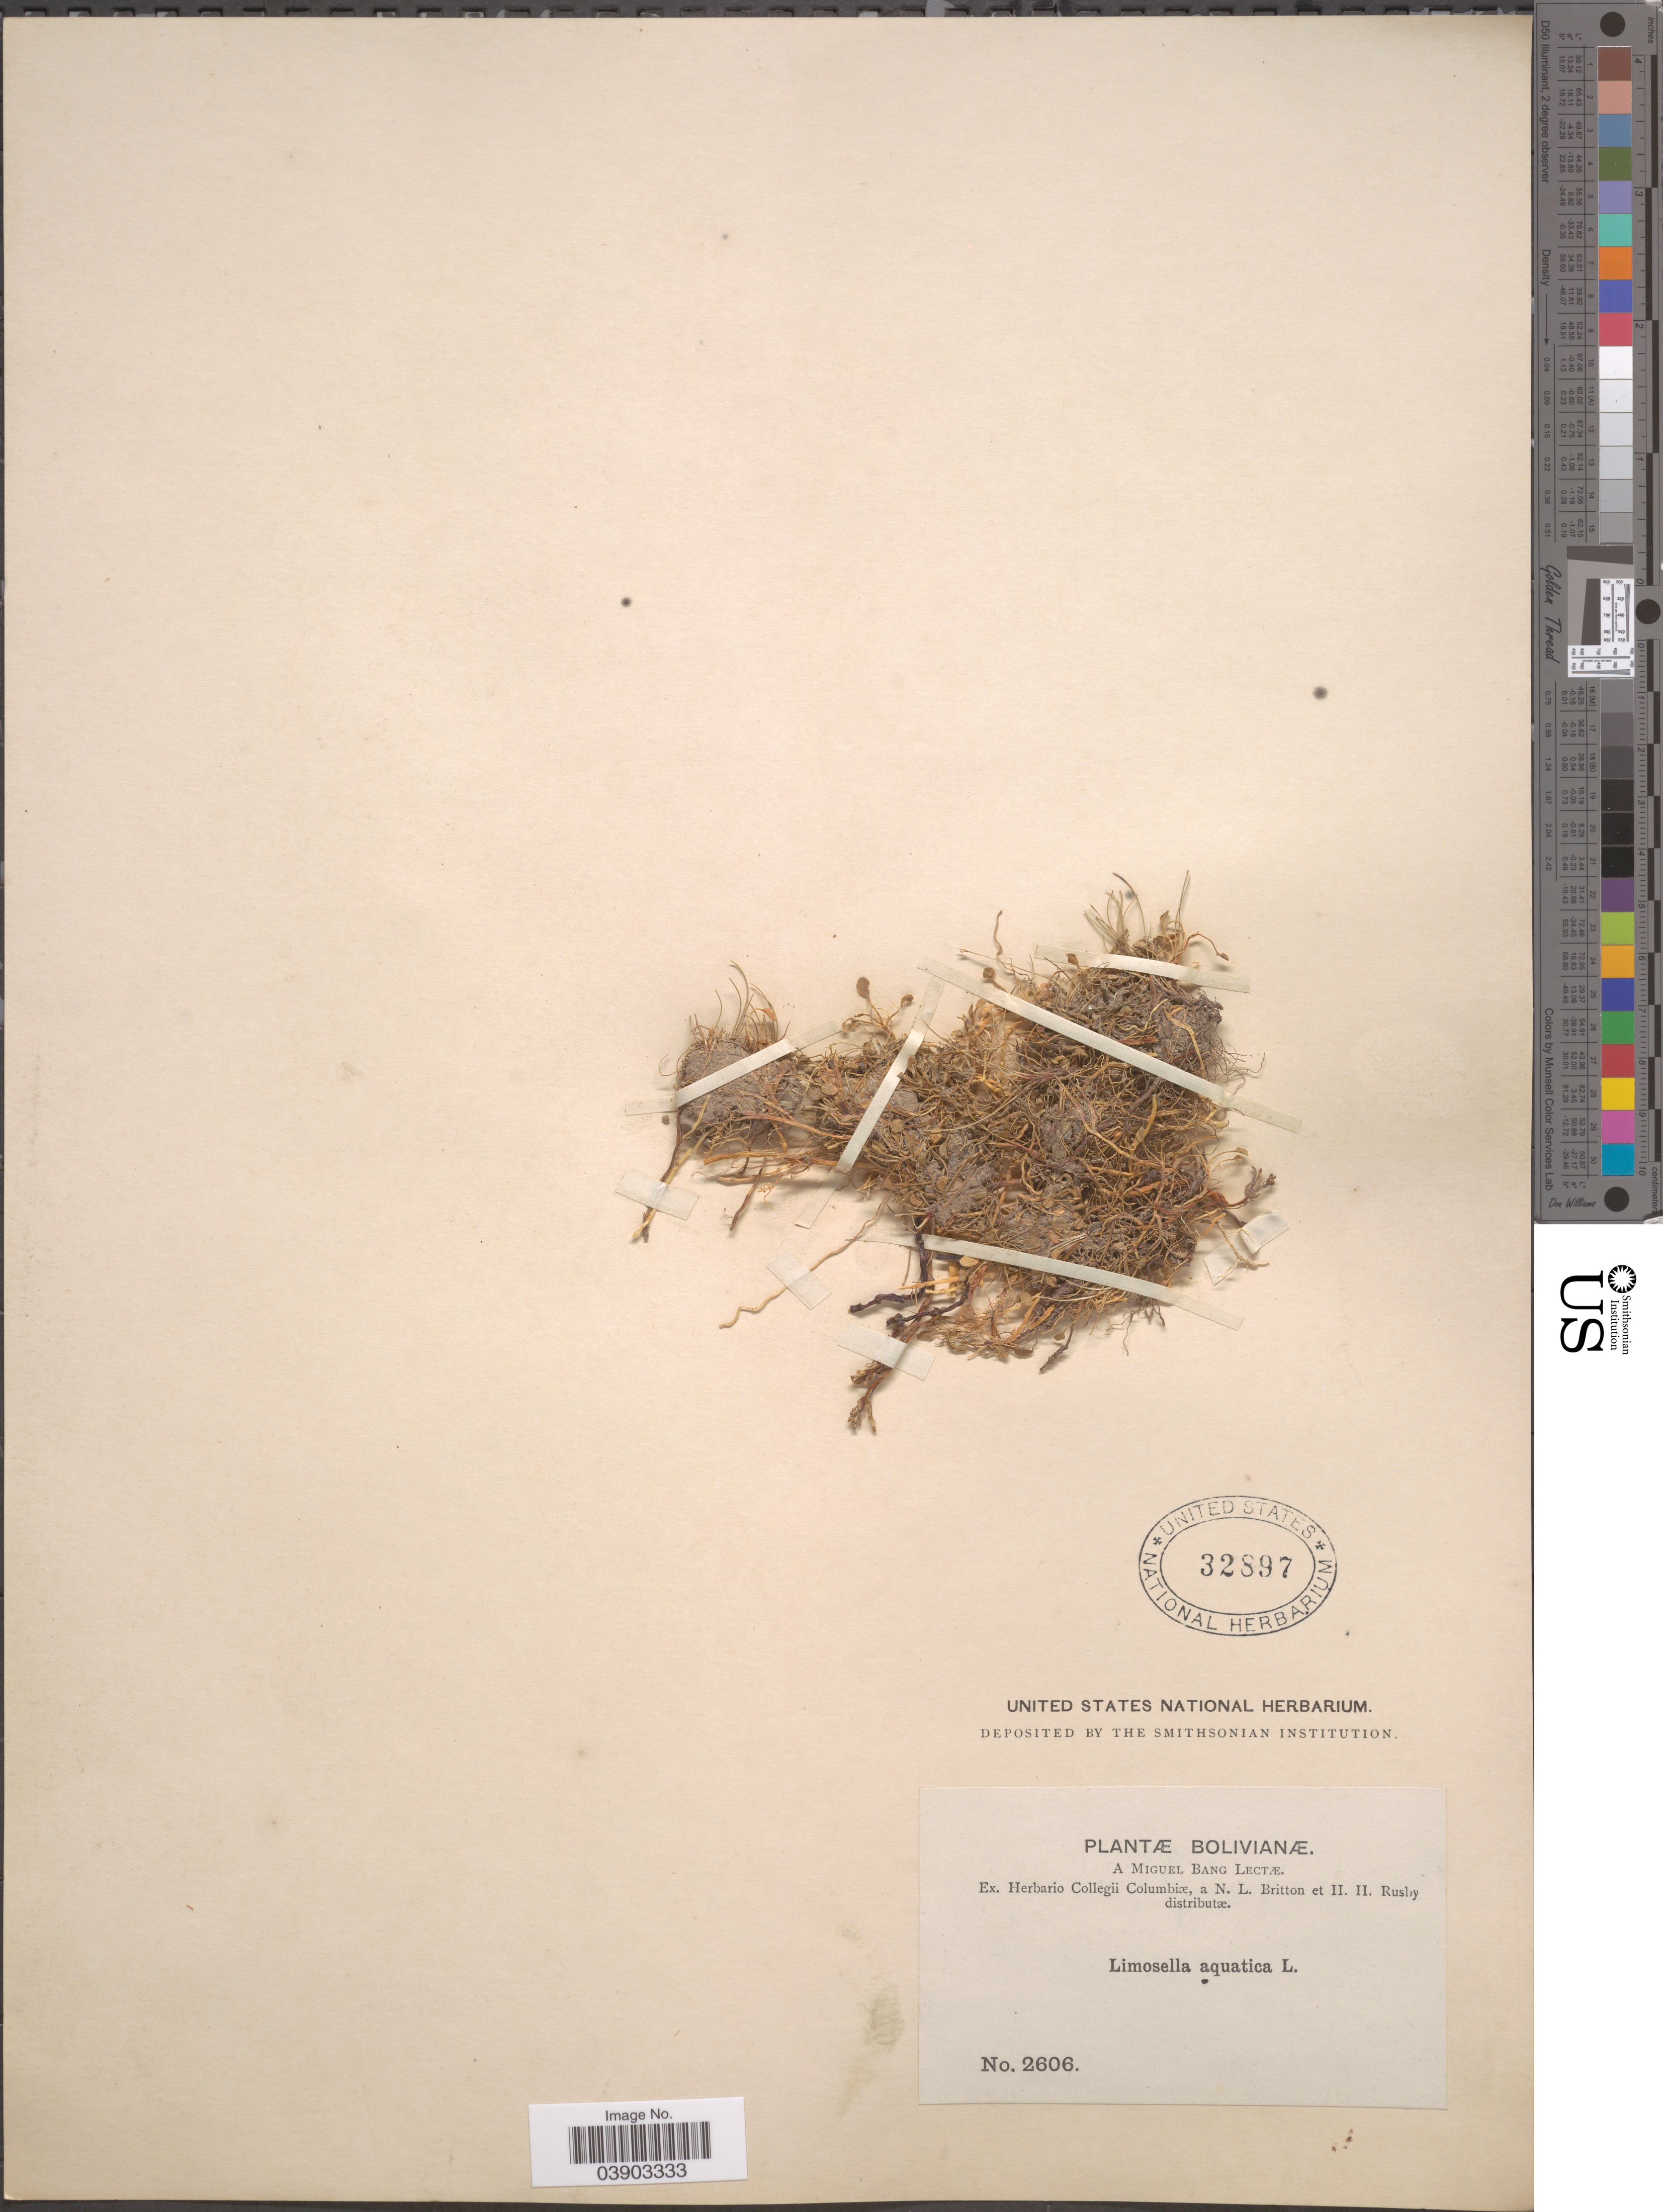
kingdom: Plantae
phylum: Tracheophyta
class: Magnoliopsida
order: Lamiales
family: Scrophulariaceae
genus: Limosella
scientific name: Limosella aquatica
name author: L.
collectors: M. Bang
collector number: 2606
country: Bolivia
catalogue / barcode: US 32897